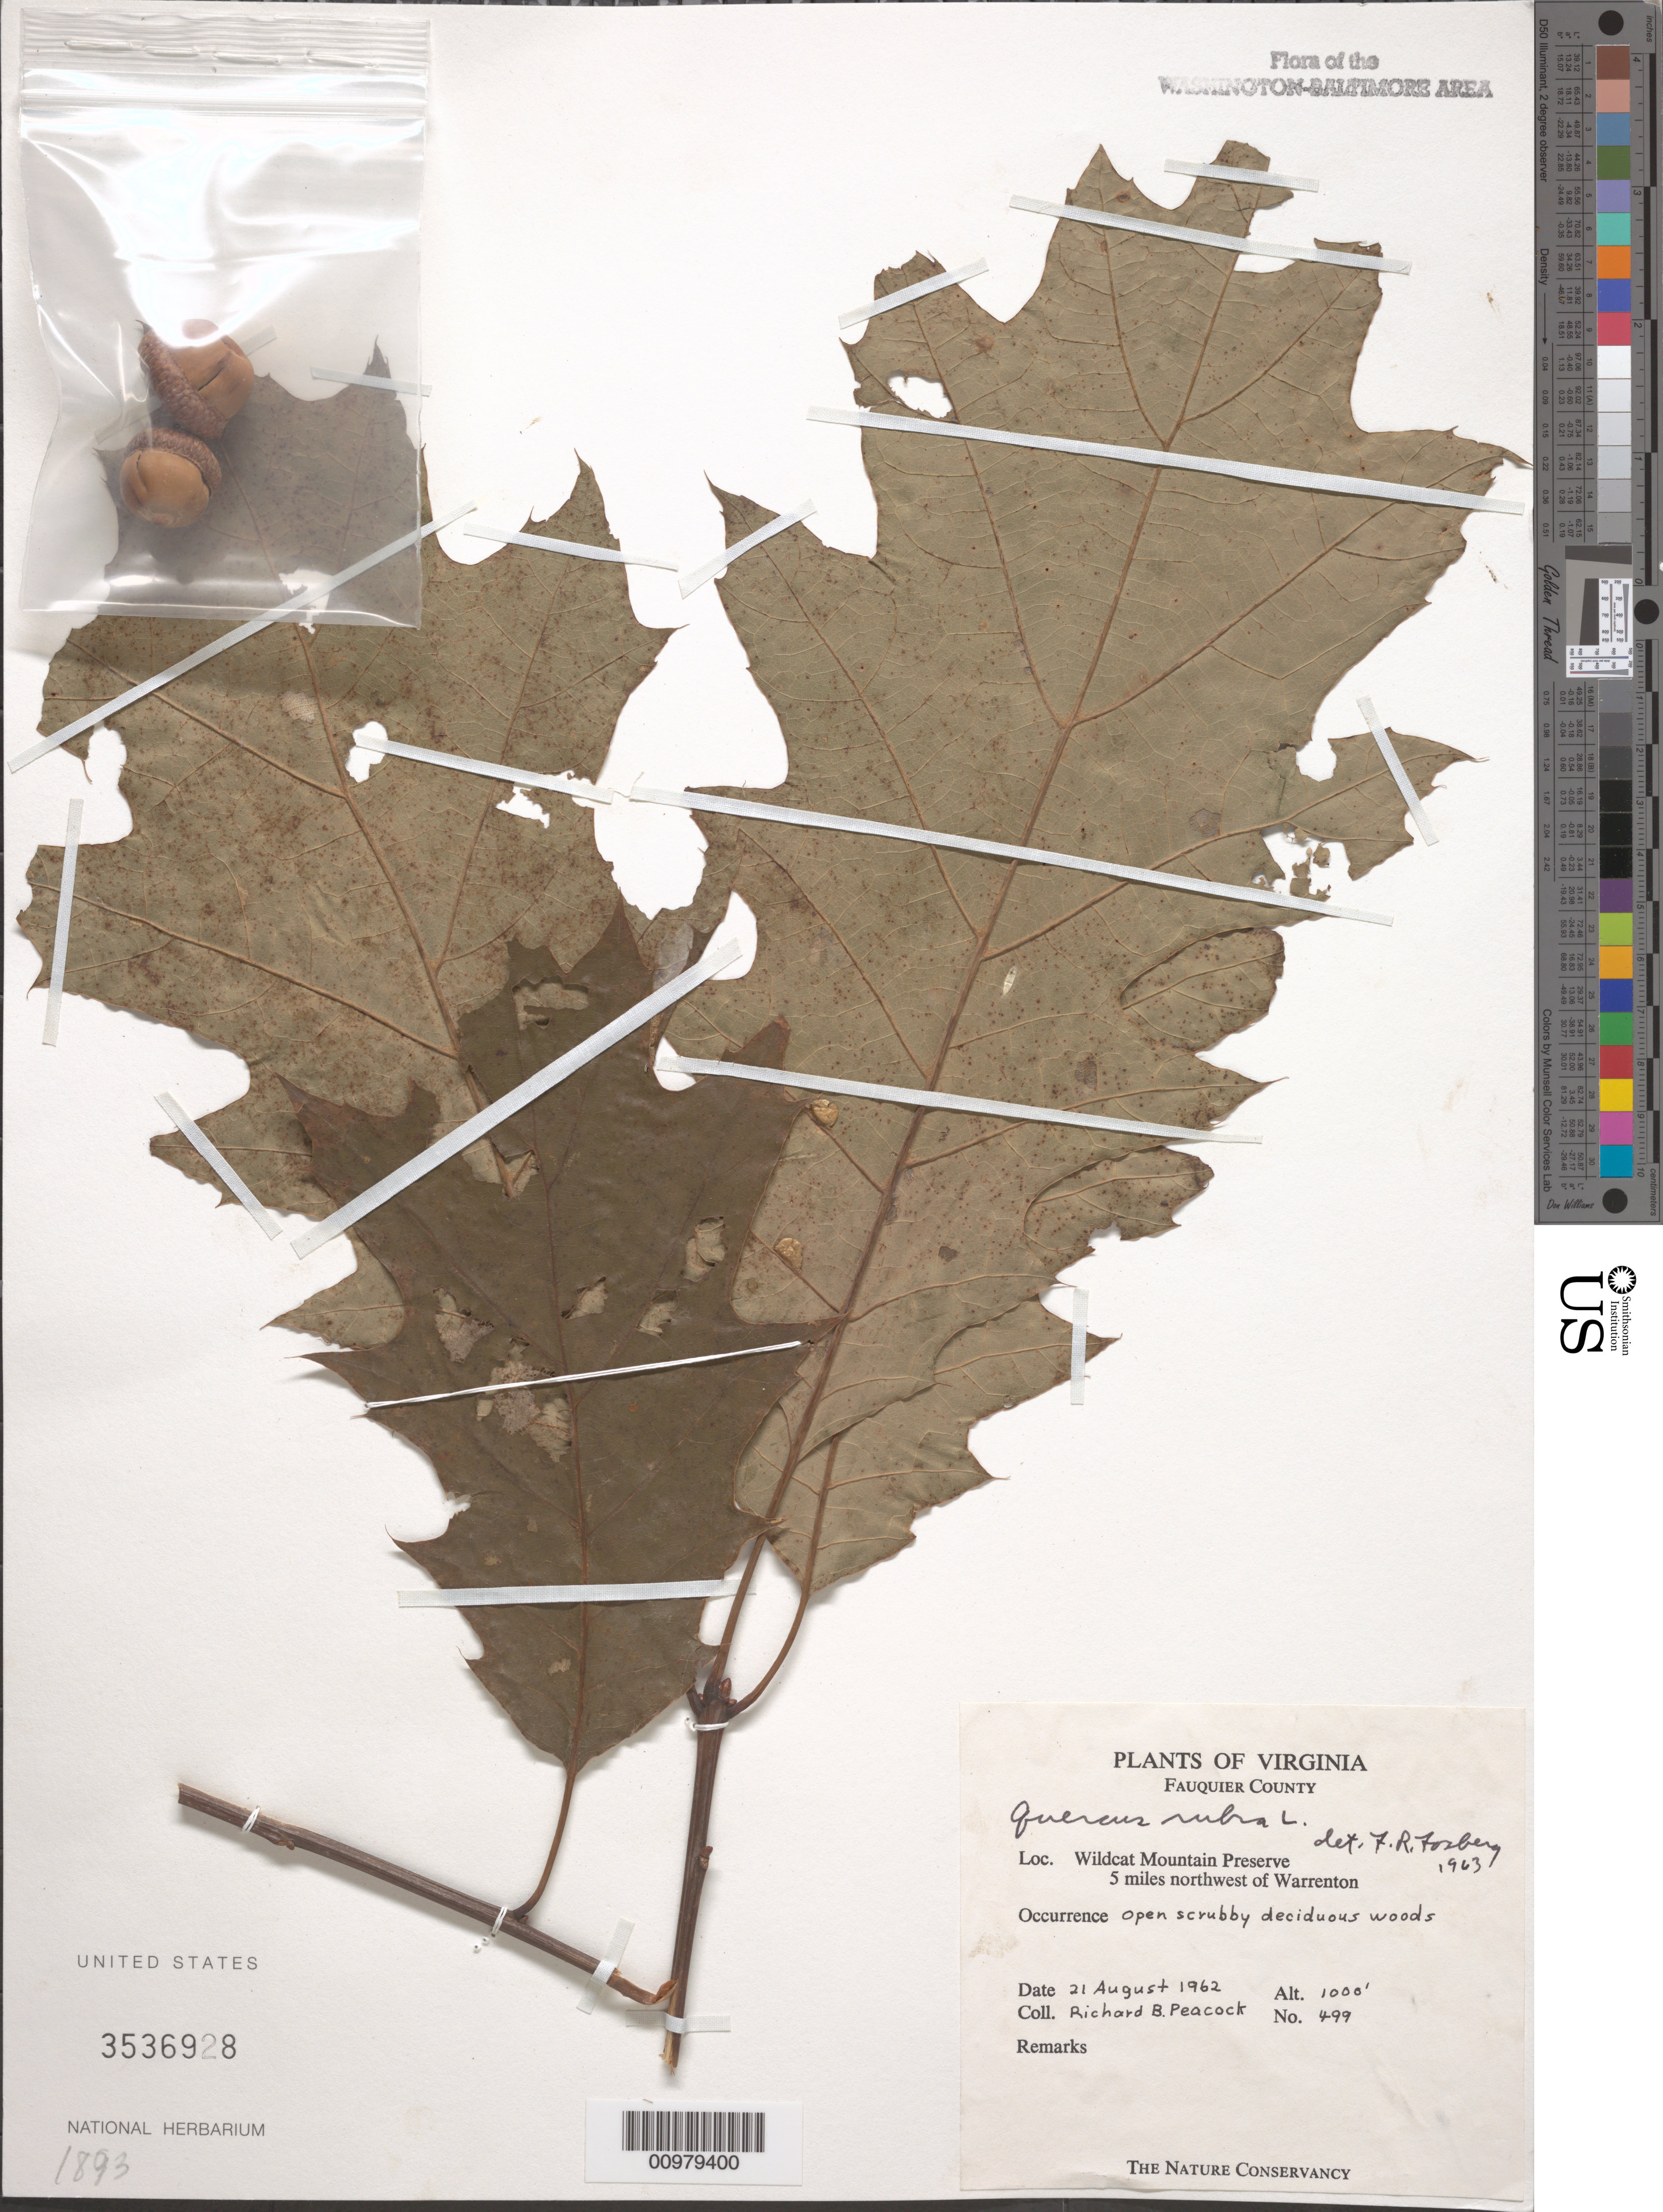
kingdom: Plantae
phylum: Tracheophyta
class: Magnoliopsida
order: Fagales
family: Fagaceae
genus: Quercus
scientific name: Quercus rubra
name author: L.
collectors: R. Peacock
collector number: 499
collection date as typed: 21 Aug 1962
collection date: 1962-08-21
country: United States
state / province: Virginia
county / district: Fauquier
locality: Wildcat Mountain Preserve, 5 miles northwest of Warrenton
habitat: open scrubby deciduous woods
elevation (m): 305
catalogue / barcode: US 3536928